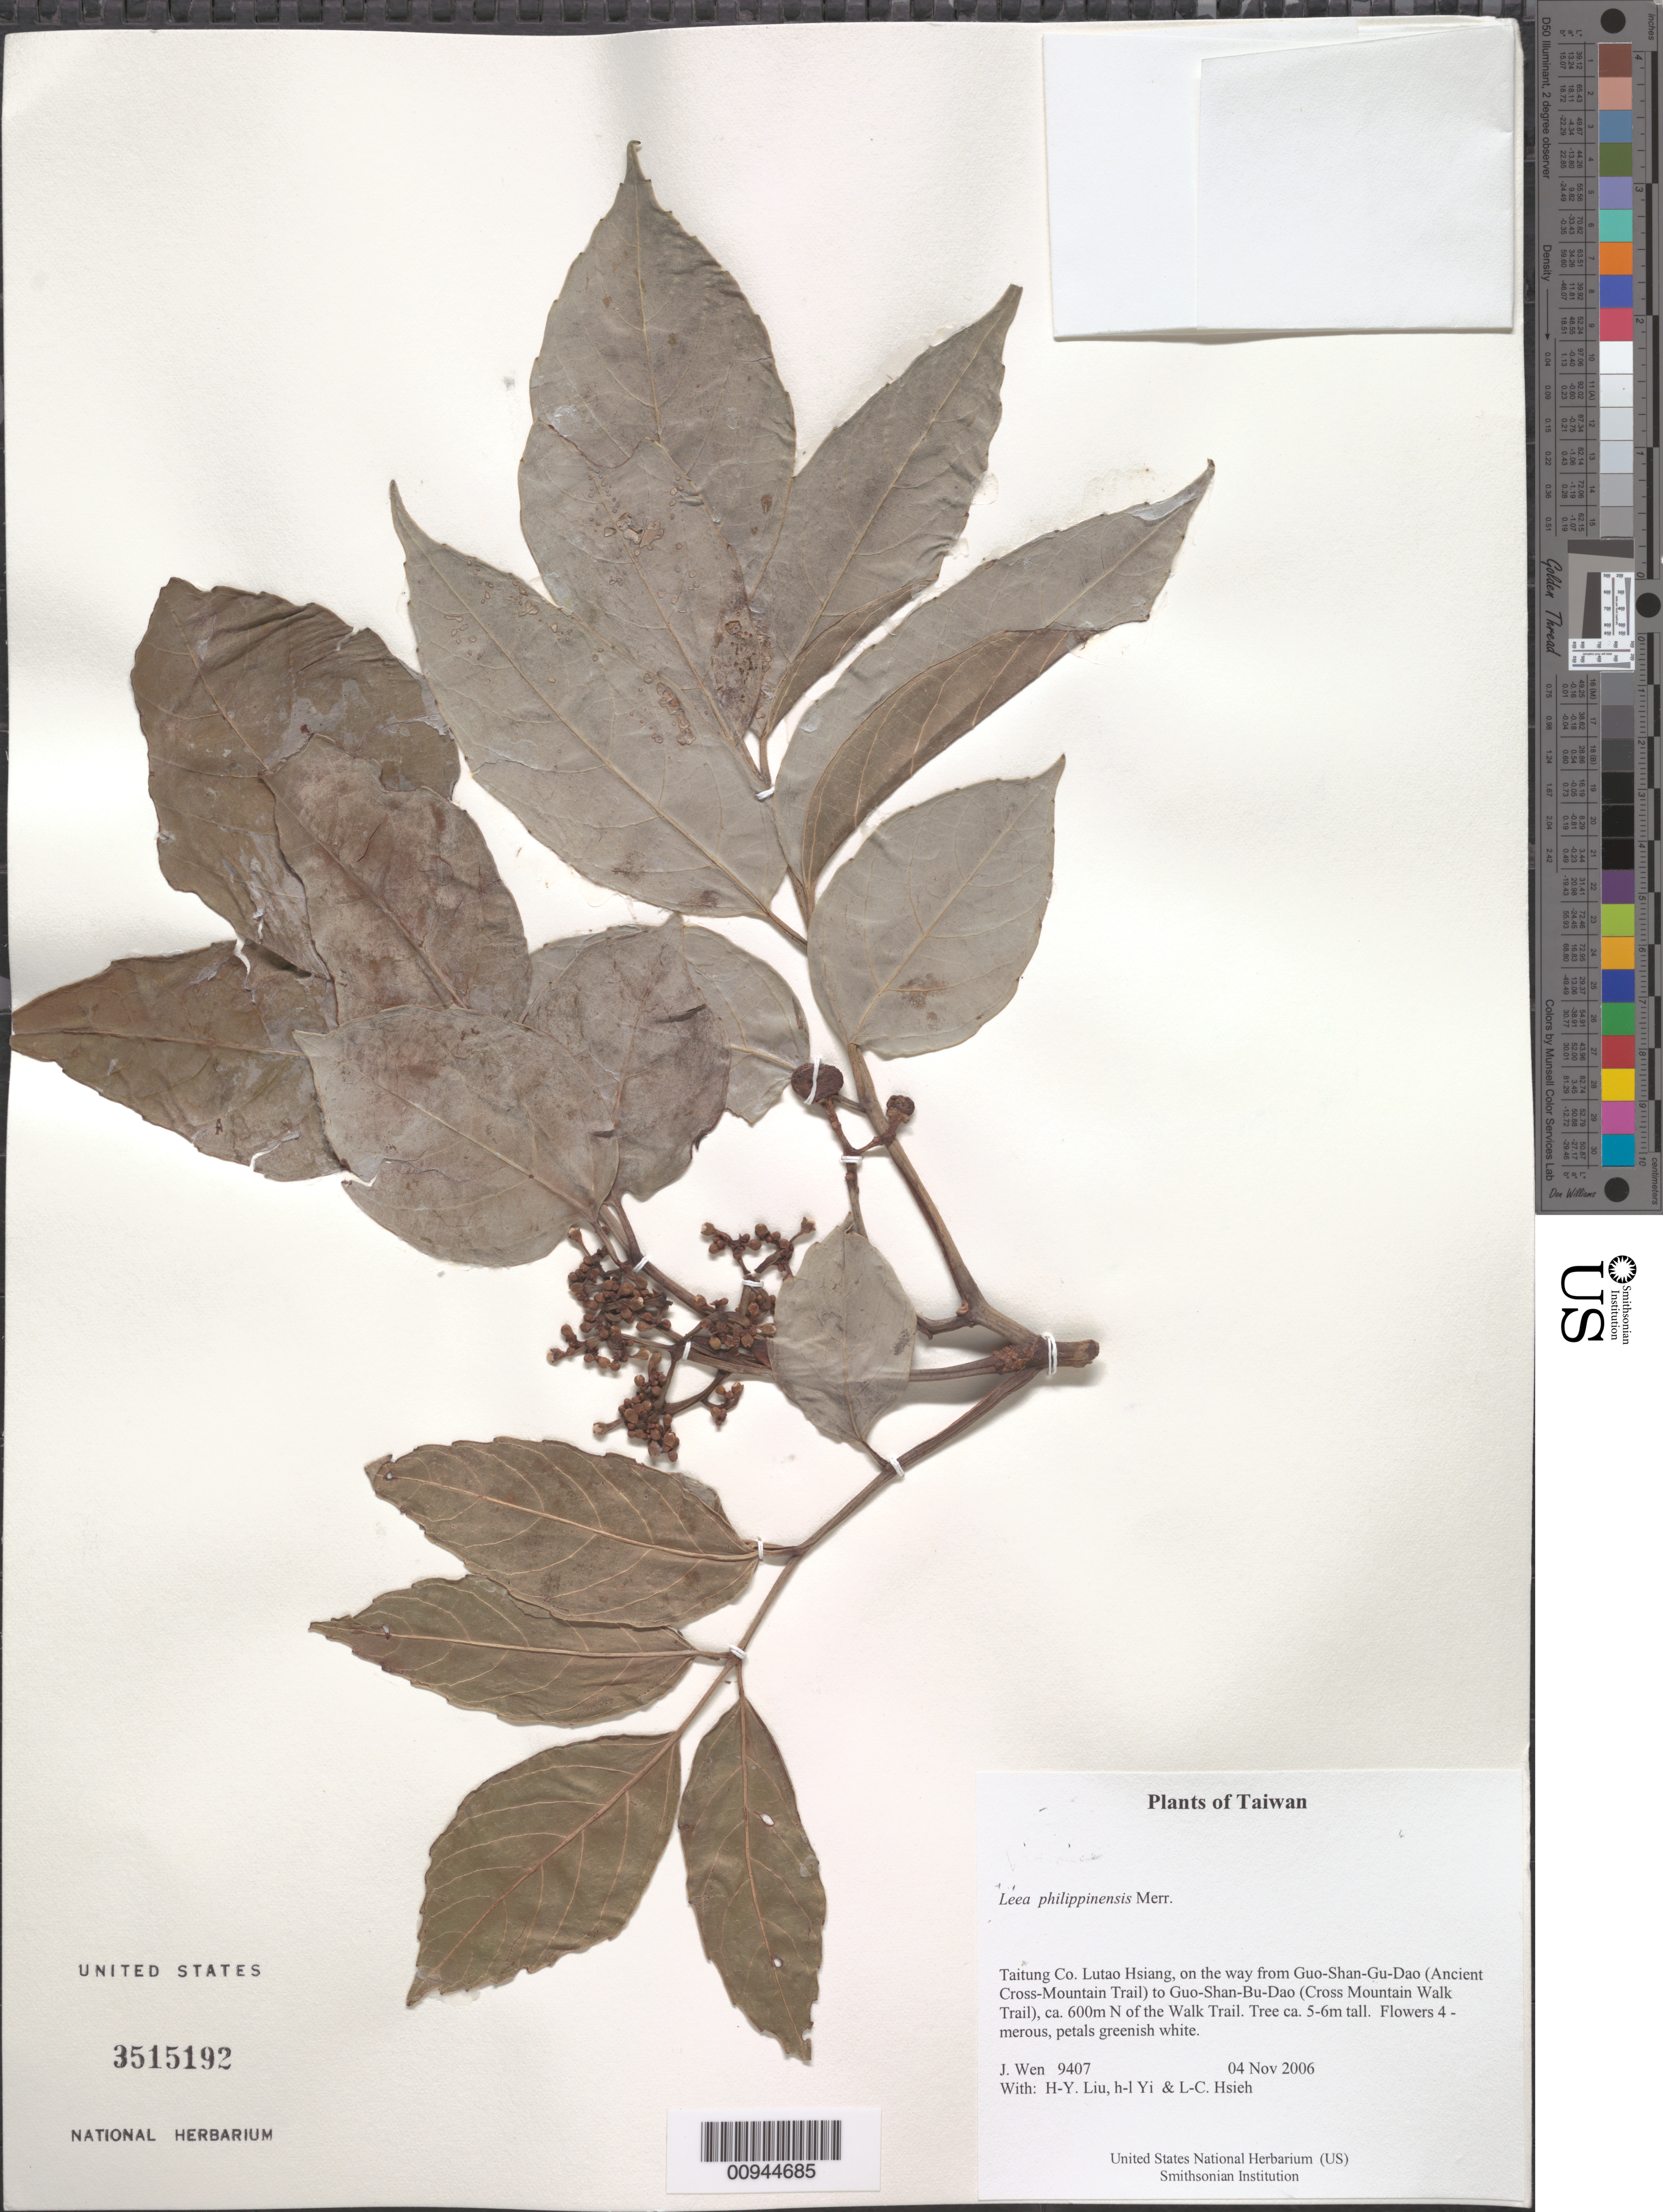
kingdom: Plantae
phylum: Tracheophyta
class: Magnoliopsida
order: Vitales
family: Vitaceae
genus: Leea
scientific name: Leea philippinensis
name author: Merr.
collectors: J. Wen, H. Liu & L. Hsieh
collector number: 9407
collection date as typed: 04 Nov 2006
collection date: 2006-11-04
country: Taiwan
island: Taiwan [Formosa]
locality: Lutao Hsiang, on the way from Guo-Shan-Gu-Dao (Ancient Cross-Mountain Trail) to Guo-Shan-Bu-Dao (Cross Mountain Walk Trail), ca. 600m N of the Walk Trail.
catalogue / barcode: US 3515192